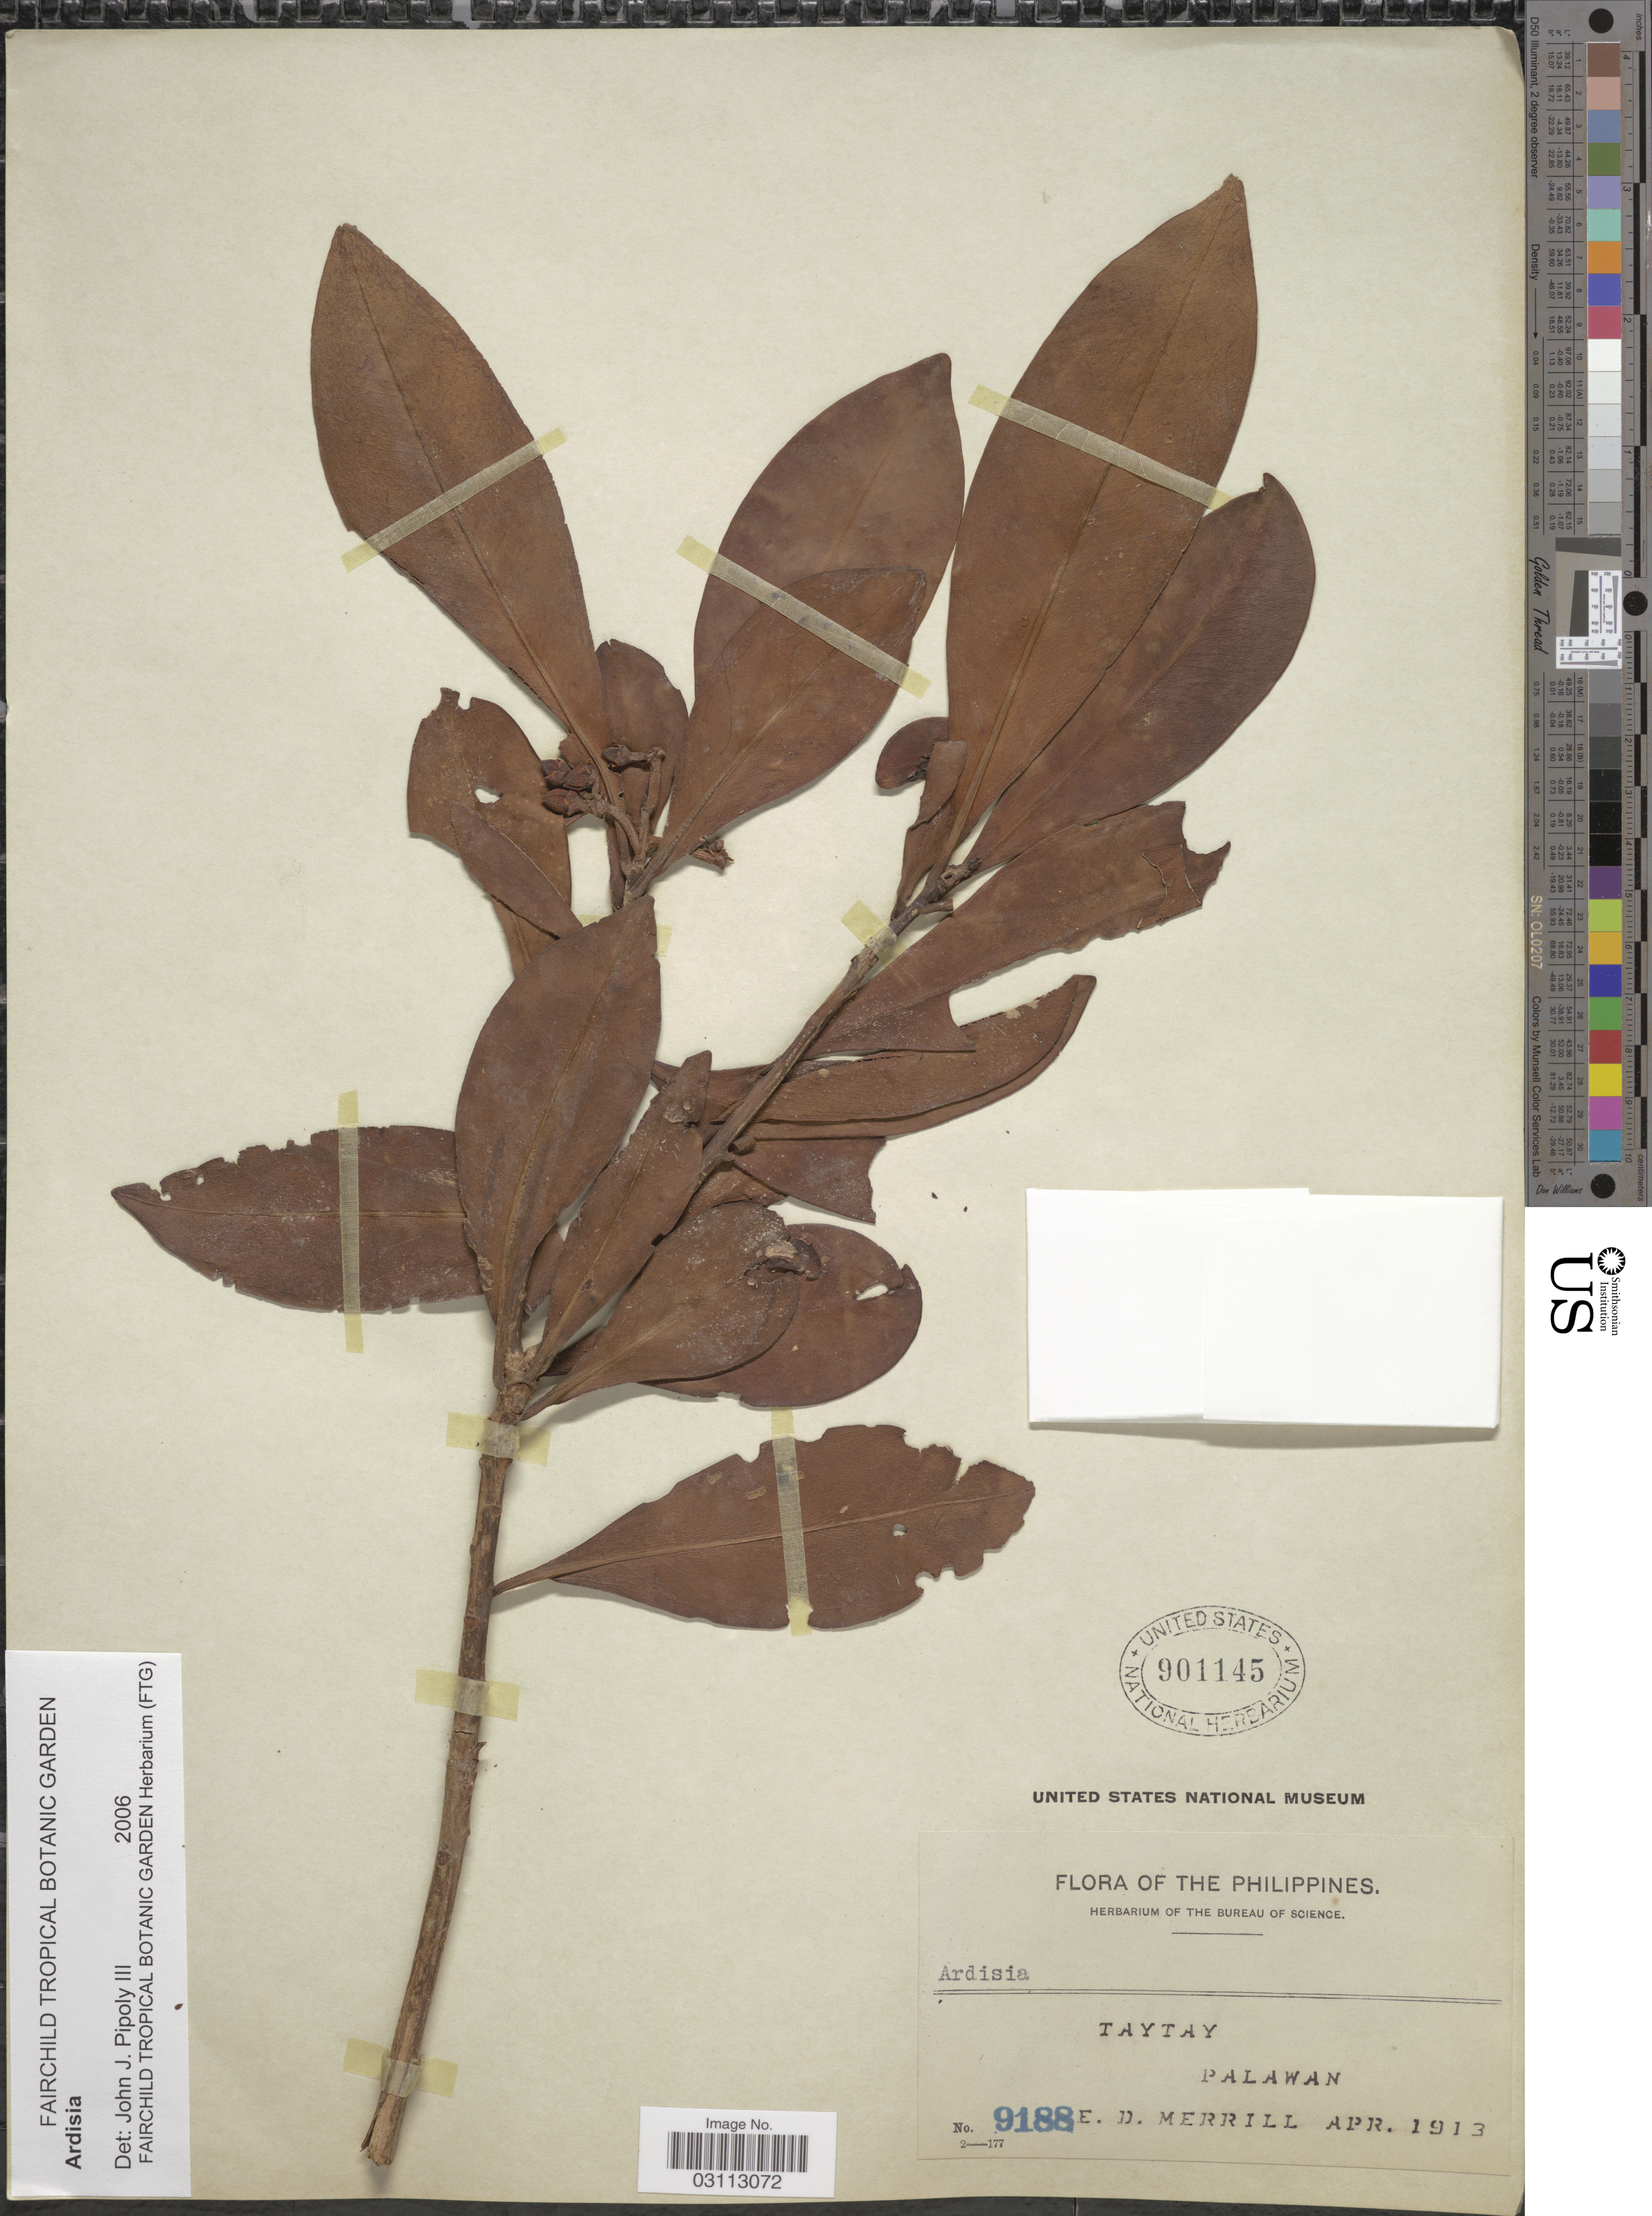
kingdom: Plantae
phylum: Tracheophyta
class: Magnoliopsida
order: Ericales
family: Primulaceae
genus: Ardisia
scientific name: Ardisia sp.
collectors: E. D. Merrill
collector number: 9188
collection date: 1913-04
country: Philippines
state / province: Mimaropa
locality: Taytay. Palawan.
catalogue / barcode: US 901145